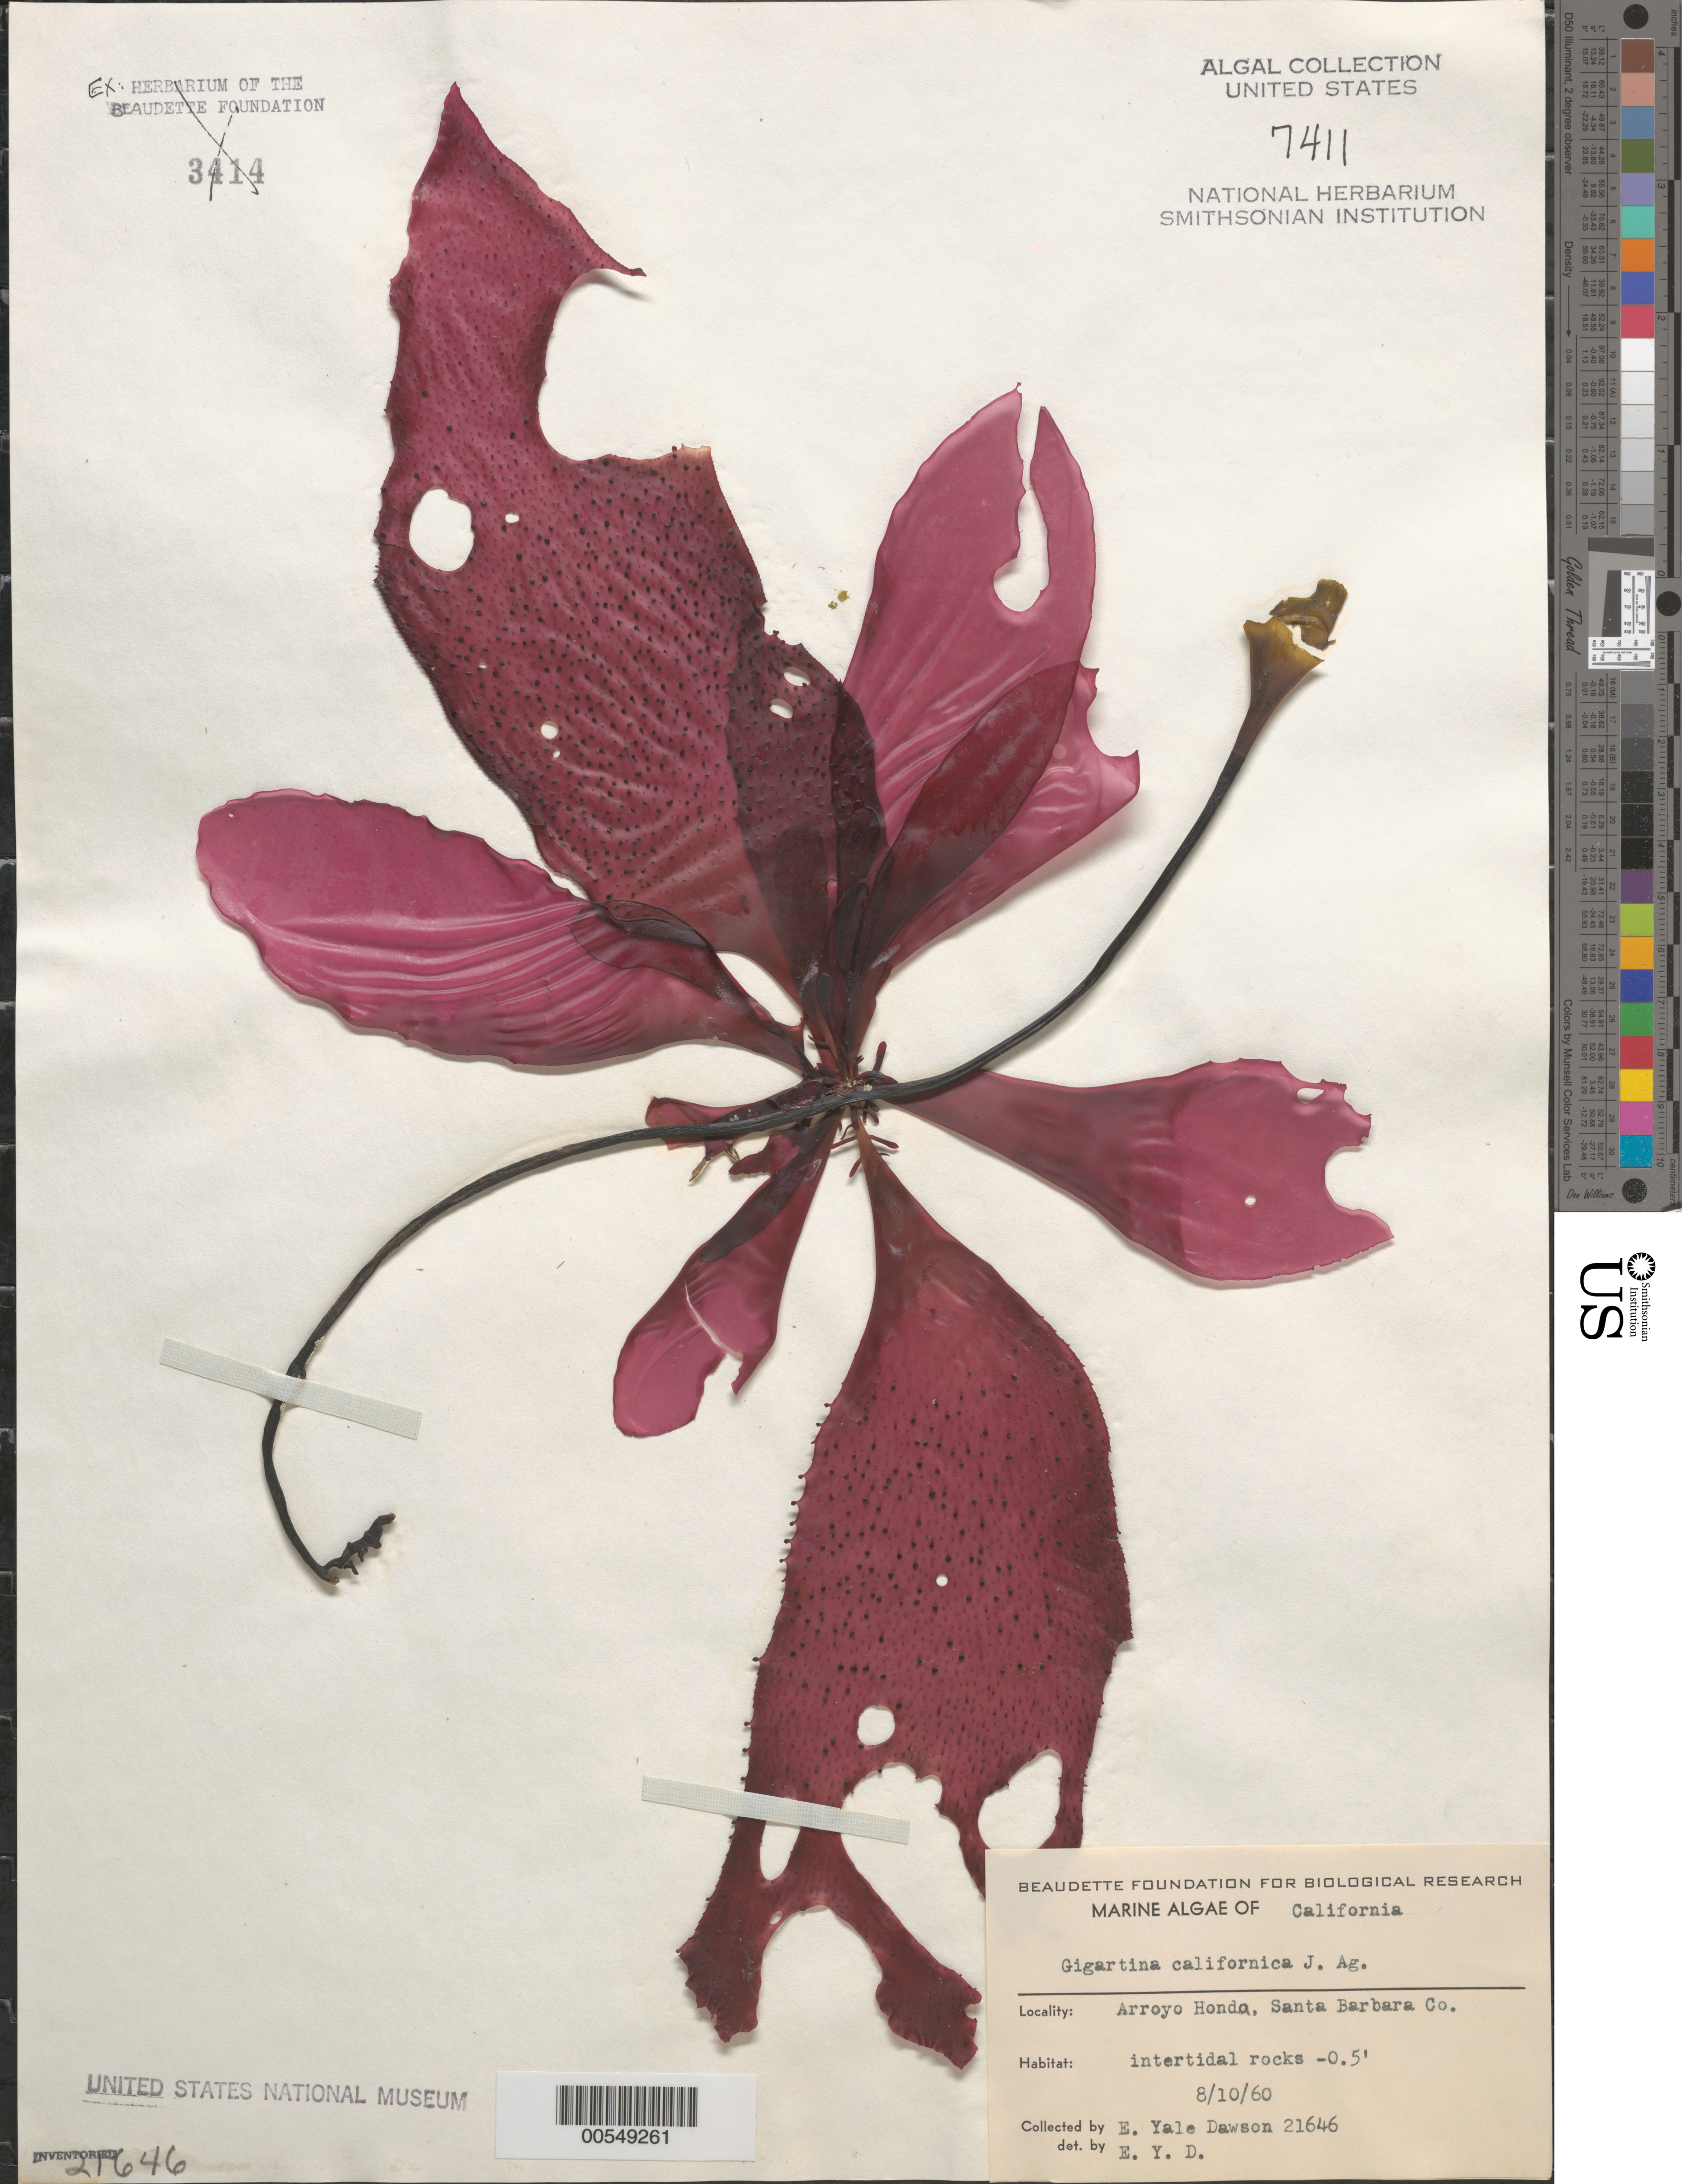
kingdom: Plantae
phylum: Rhodophyta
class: Florideophyceae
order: Gigartinales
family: Gigartinaceae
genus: Chondracanthus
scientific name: Chondracanthus corymbiferus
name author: (Kütz.) Guiry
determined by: Algae name updating Project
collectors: E. Y. Dawson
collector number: EYD 21646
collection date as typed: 10 Aug 1960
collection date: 1960-08-10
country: United States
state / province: California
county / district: Santa Barbara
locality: Arroyo Honda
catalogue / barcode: US 7411